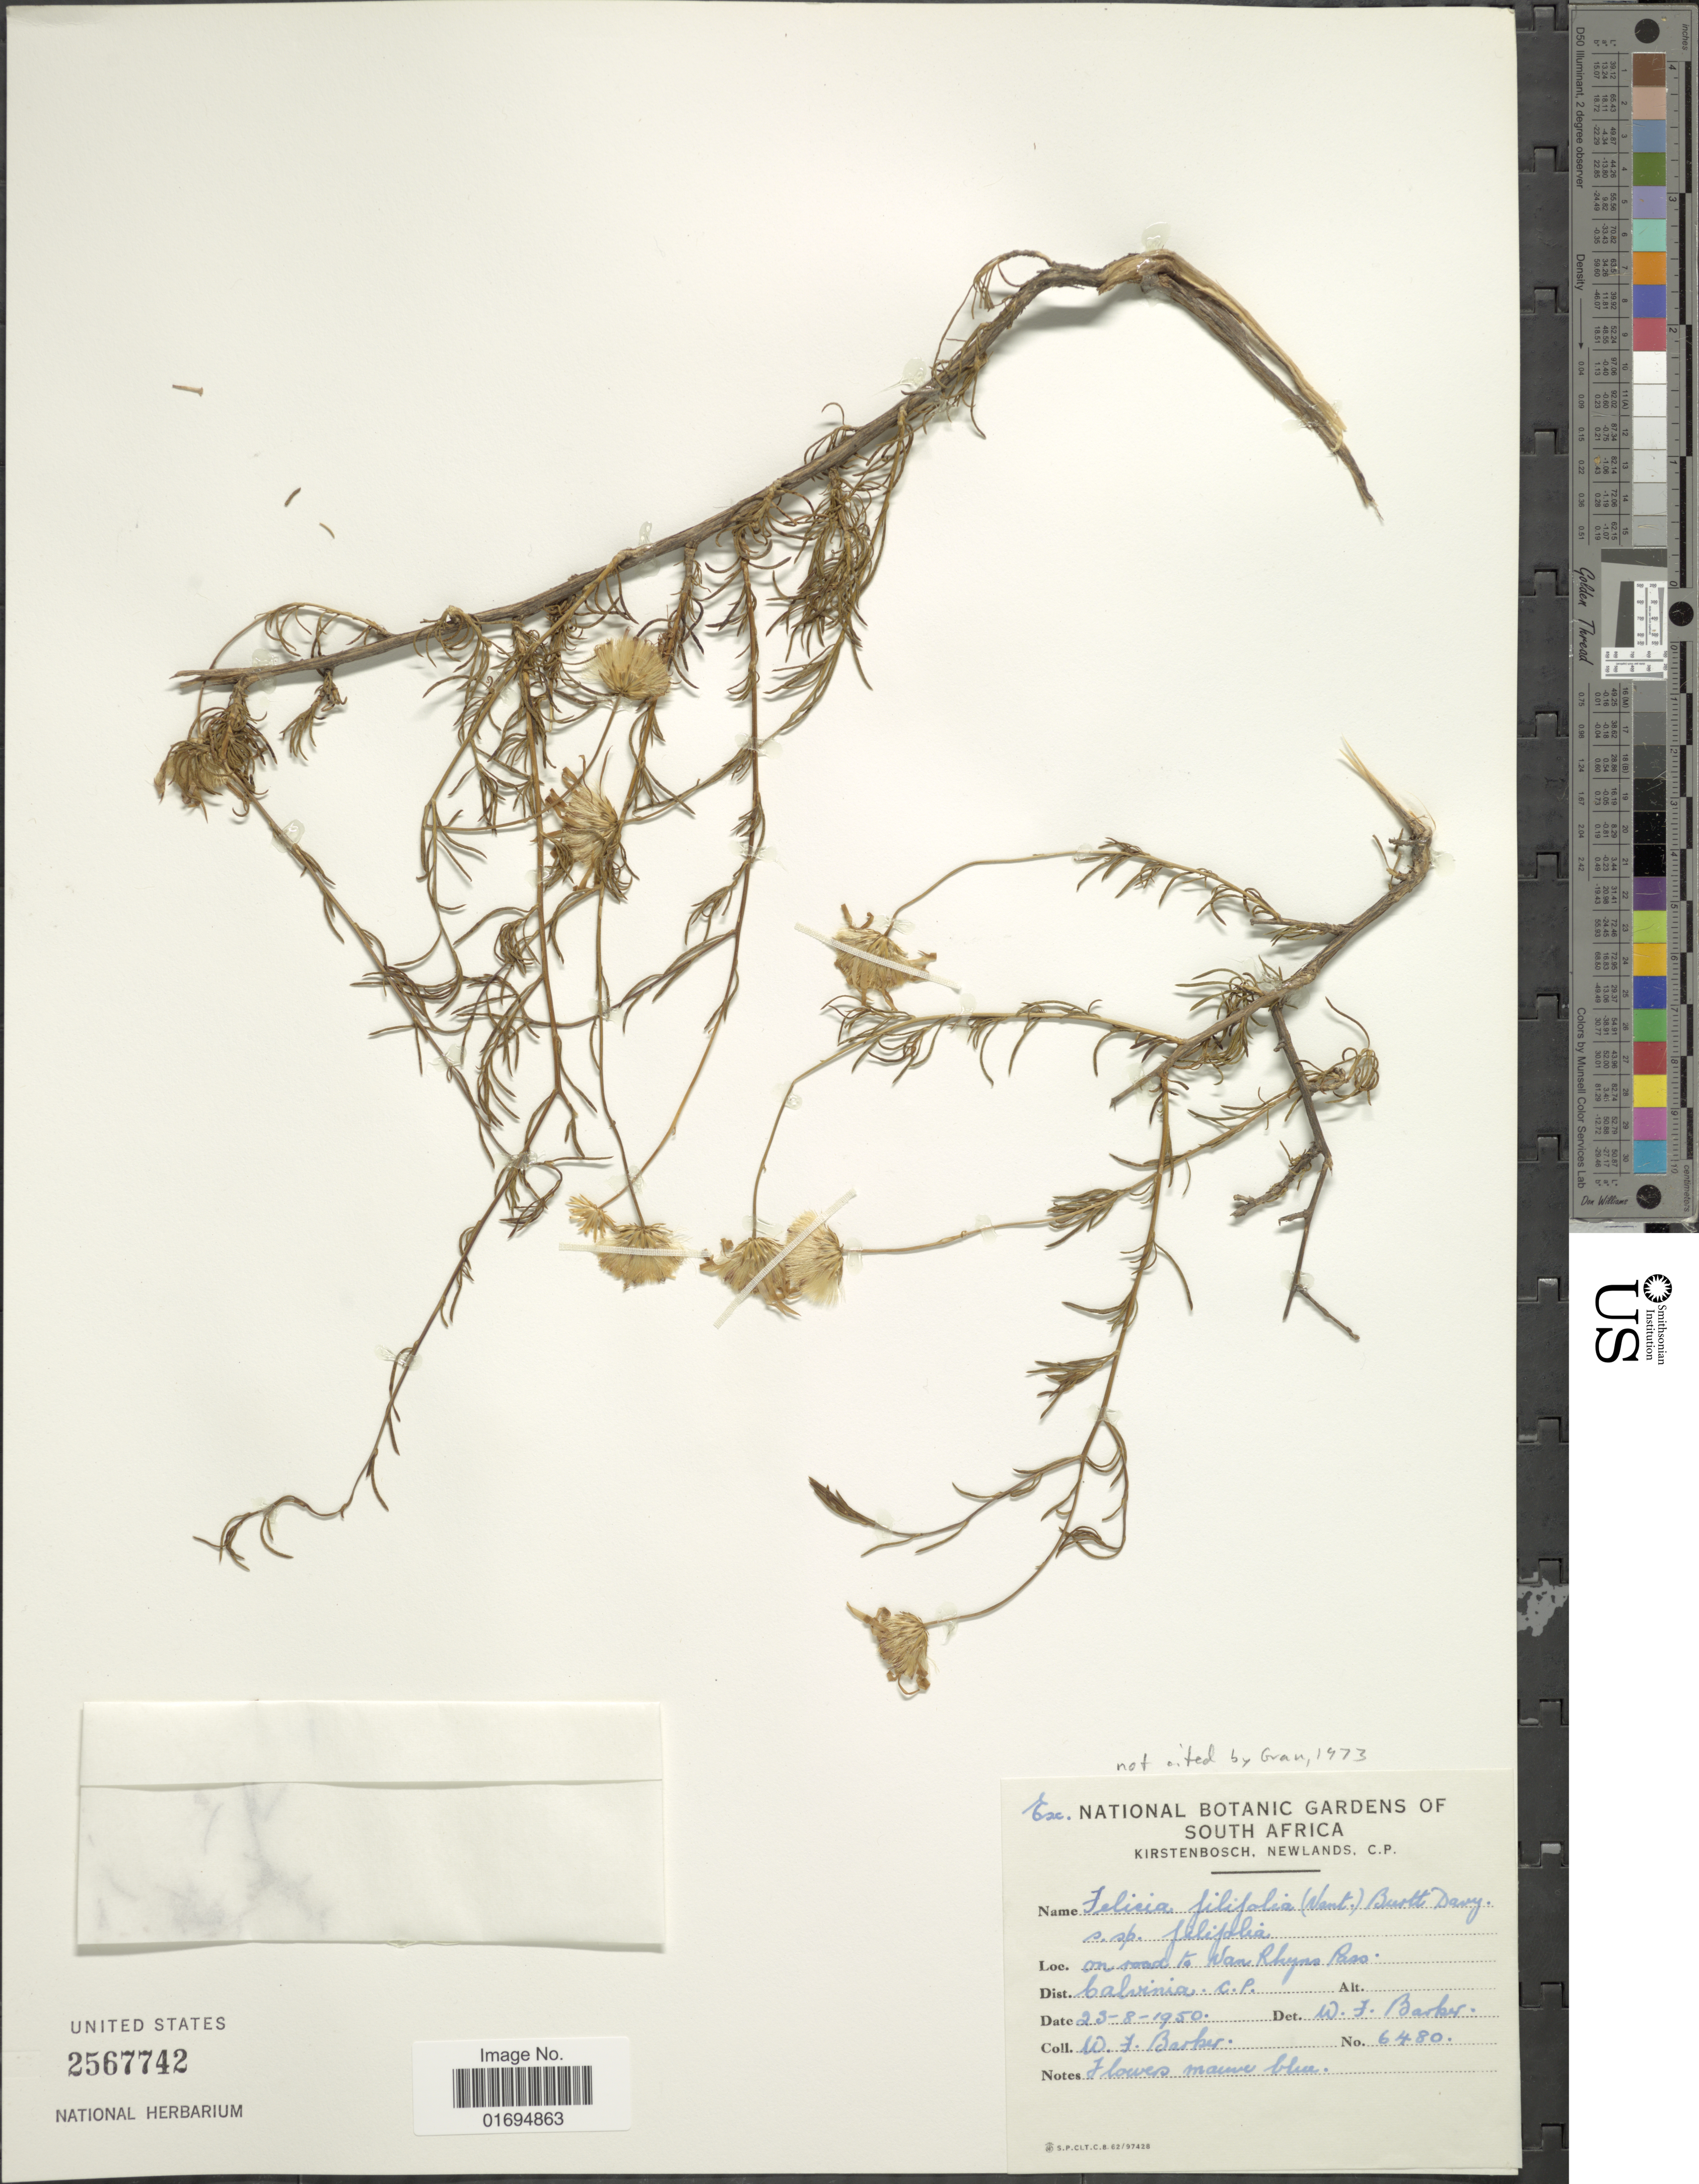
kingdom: Plantae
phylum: Tracheophyta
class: Magnoliopsida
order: Asterales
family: Asteraceae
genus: Felicia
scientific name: Felicia filifolia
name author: (Vent.) Burtt Davy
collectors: W. F. Barker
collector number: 6480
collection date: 1950-08-23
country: South Africa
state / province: Northern Cape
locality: On road to Van Rhyns Pass, Calvinia C. P.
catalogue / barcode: US 2567742